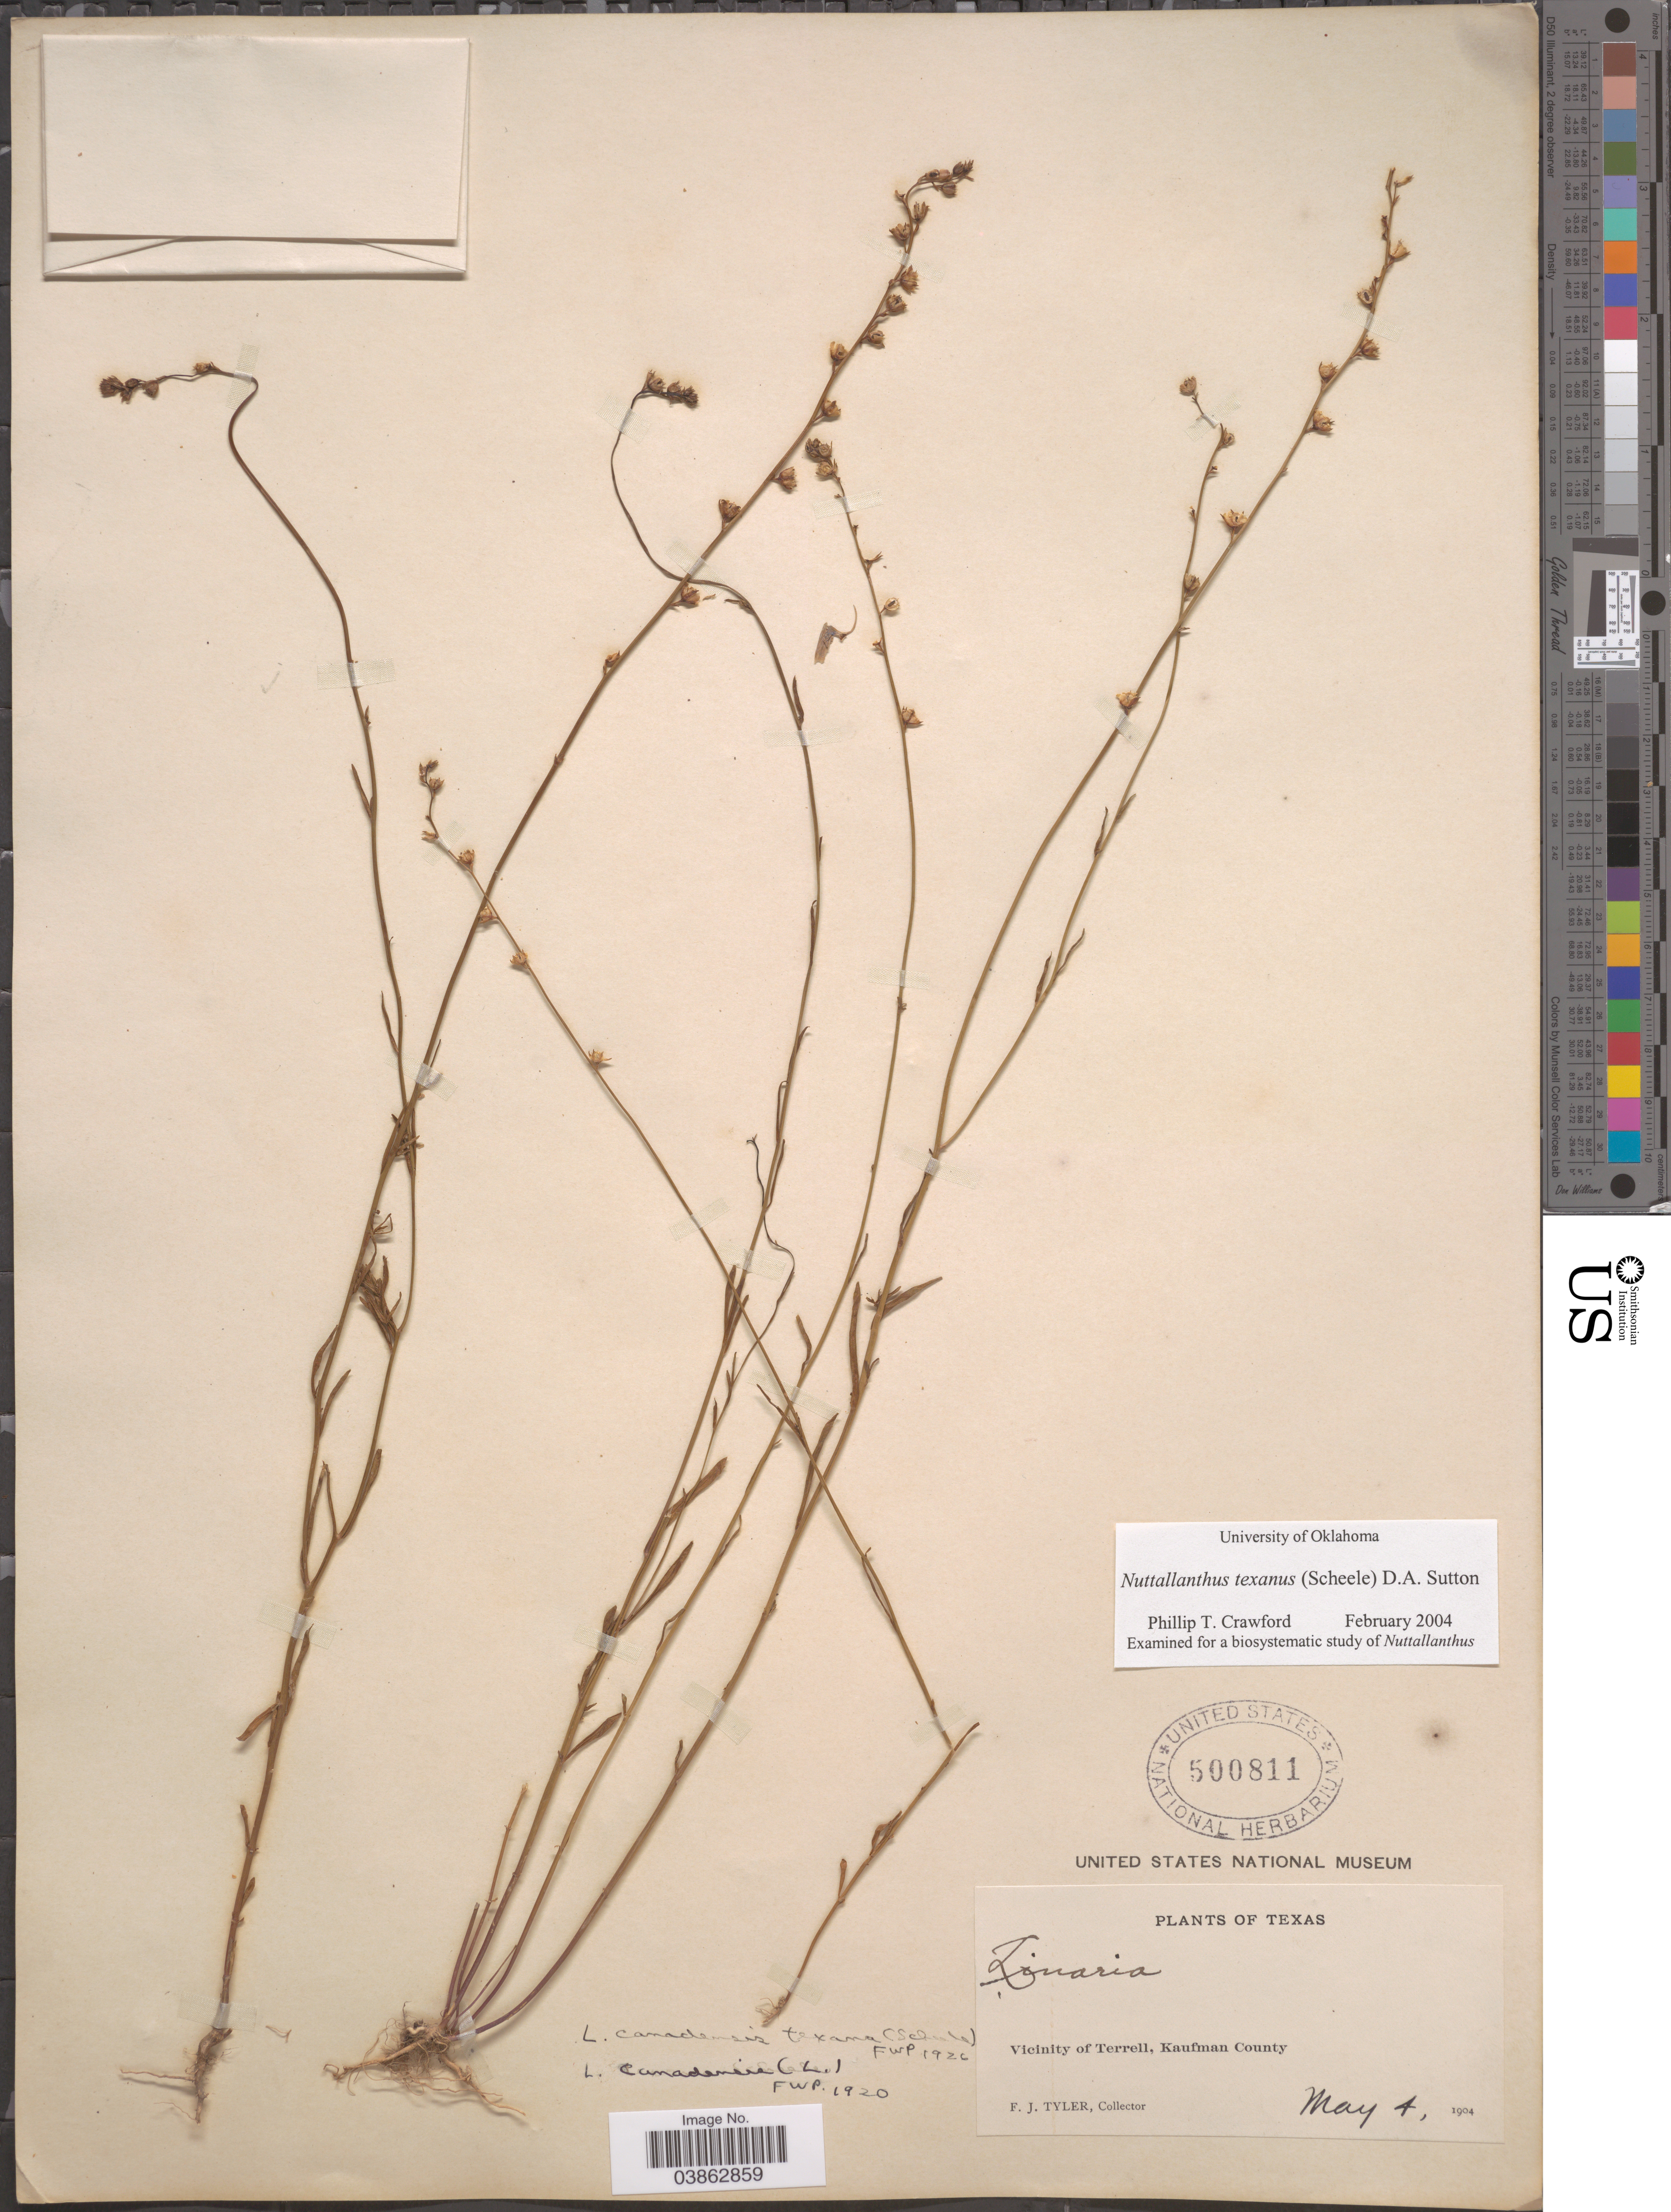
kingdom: Plantae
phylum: Tracheophyta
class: Magnoliopsida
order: Lamiales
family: Plantaginaceae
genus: Linaria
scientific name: Linaria texana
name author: Scheele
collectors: F. Tyler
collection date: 1904-05-04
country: United States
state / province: Texas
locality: Vicinity of Terrell, Kaufman County.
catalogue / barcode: US 500811